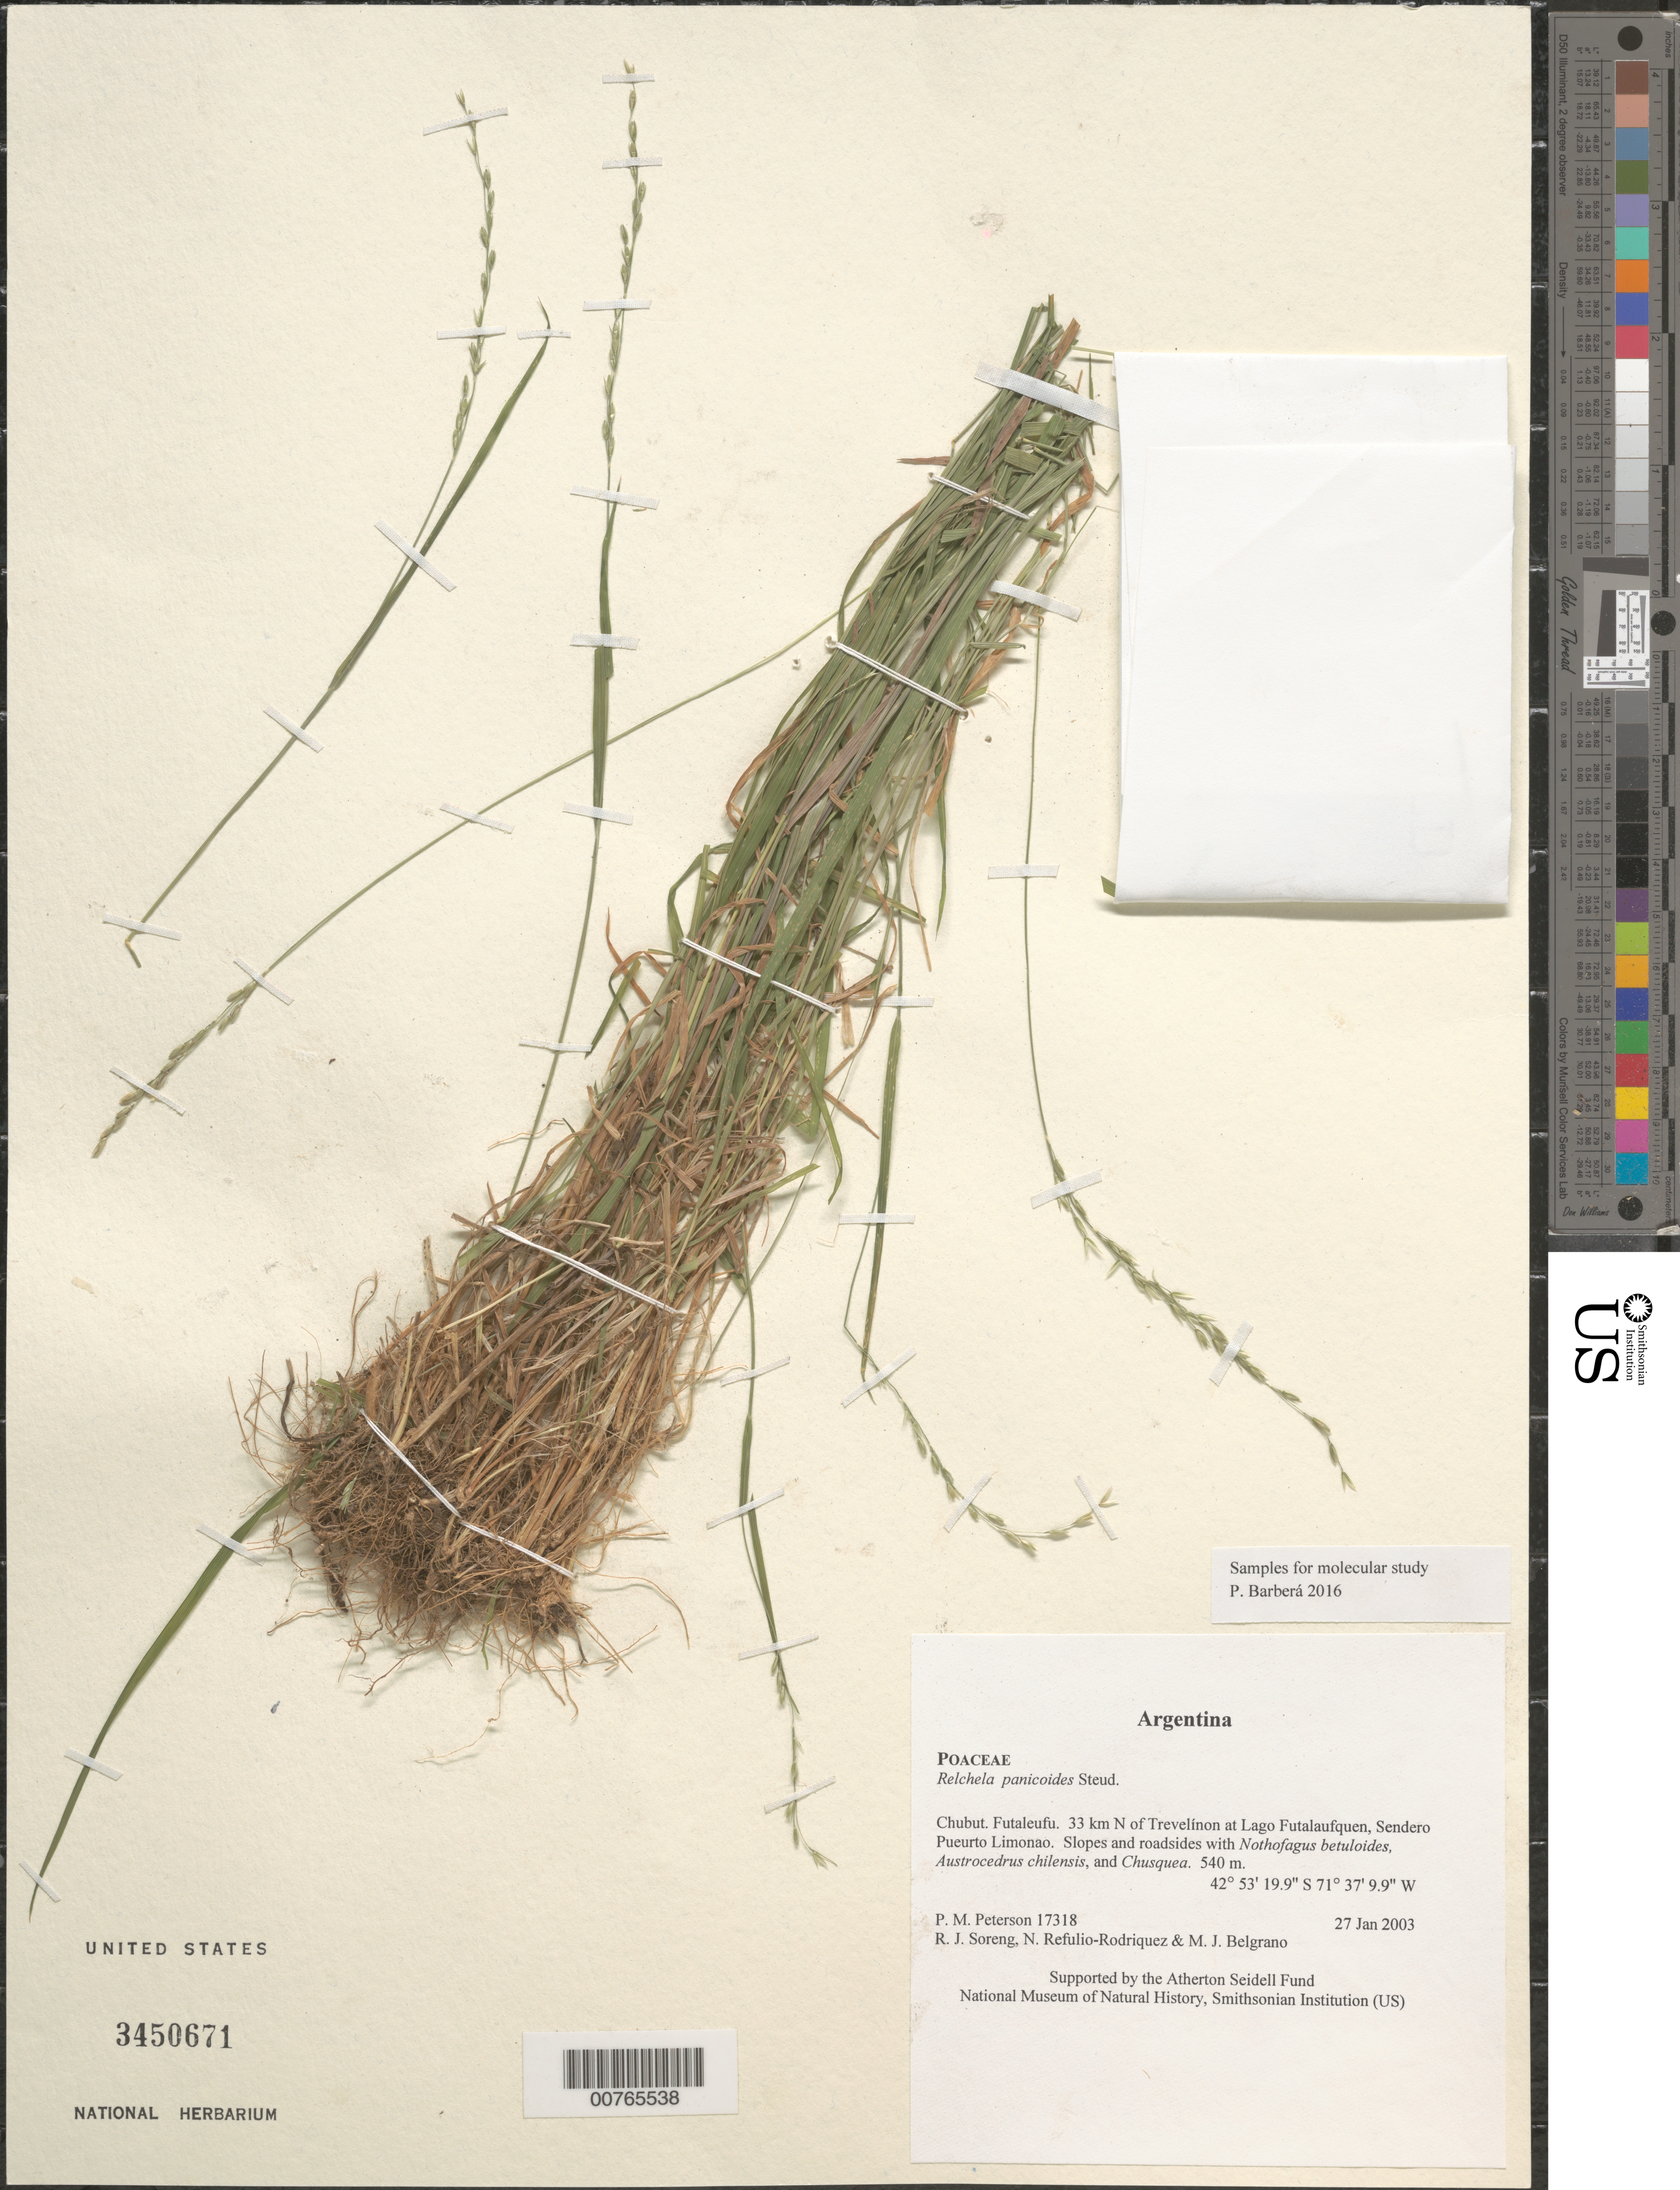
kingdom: Plantae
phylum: Tracheophyta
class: Liliopsida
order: Poales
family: Poaceae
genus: Relchela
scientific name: Relchela panicoides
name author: Steud.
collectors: P. M. Peterson, R. J. Soreng, N. Refulio-Rodríguez & M. Belgrano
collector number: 17318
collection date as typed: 27 Jan 2003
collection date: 2003-01-27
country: Argentina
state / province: Chubut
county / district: Futaleufu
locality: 33 km N of Trevelínon at Lago Futalaufquen, Sendero Pueurto Limonao. Slopes and roadsides with Nothofagus betuloides, Austrocedrus chilensis, and Chusquea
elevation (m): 540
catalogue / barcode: US 3450671